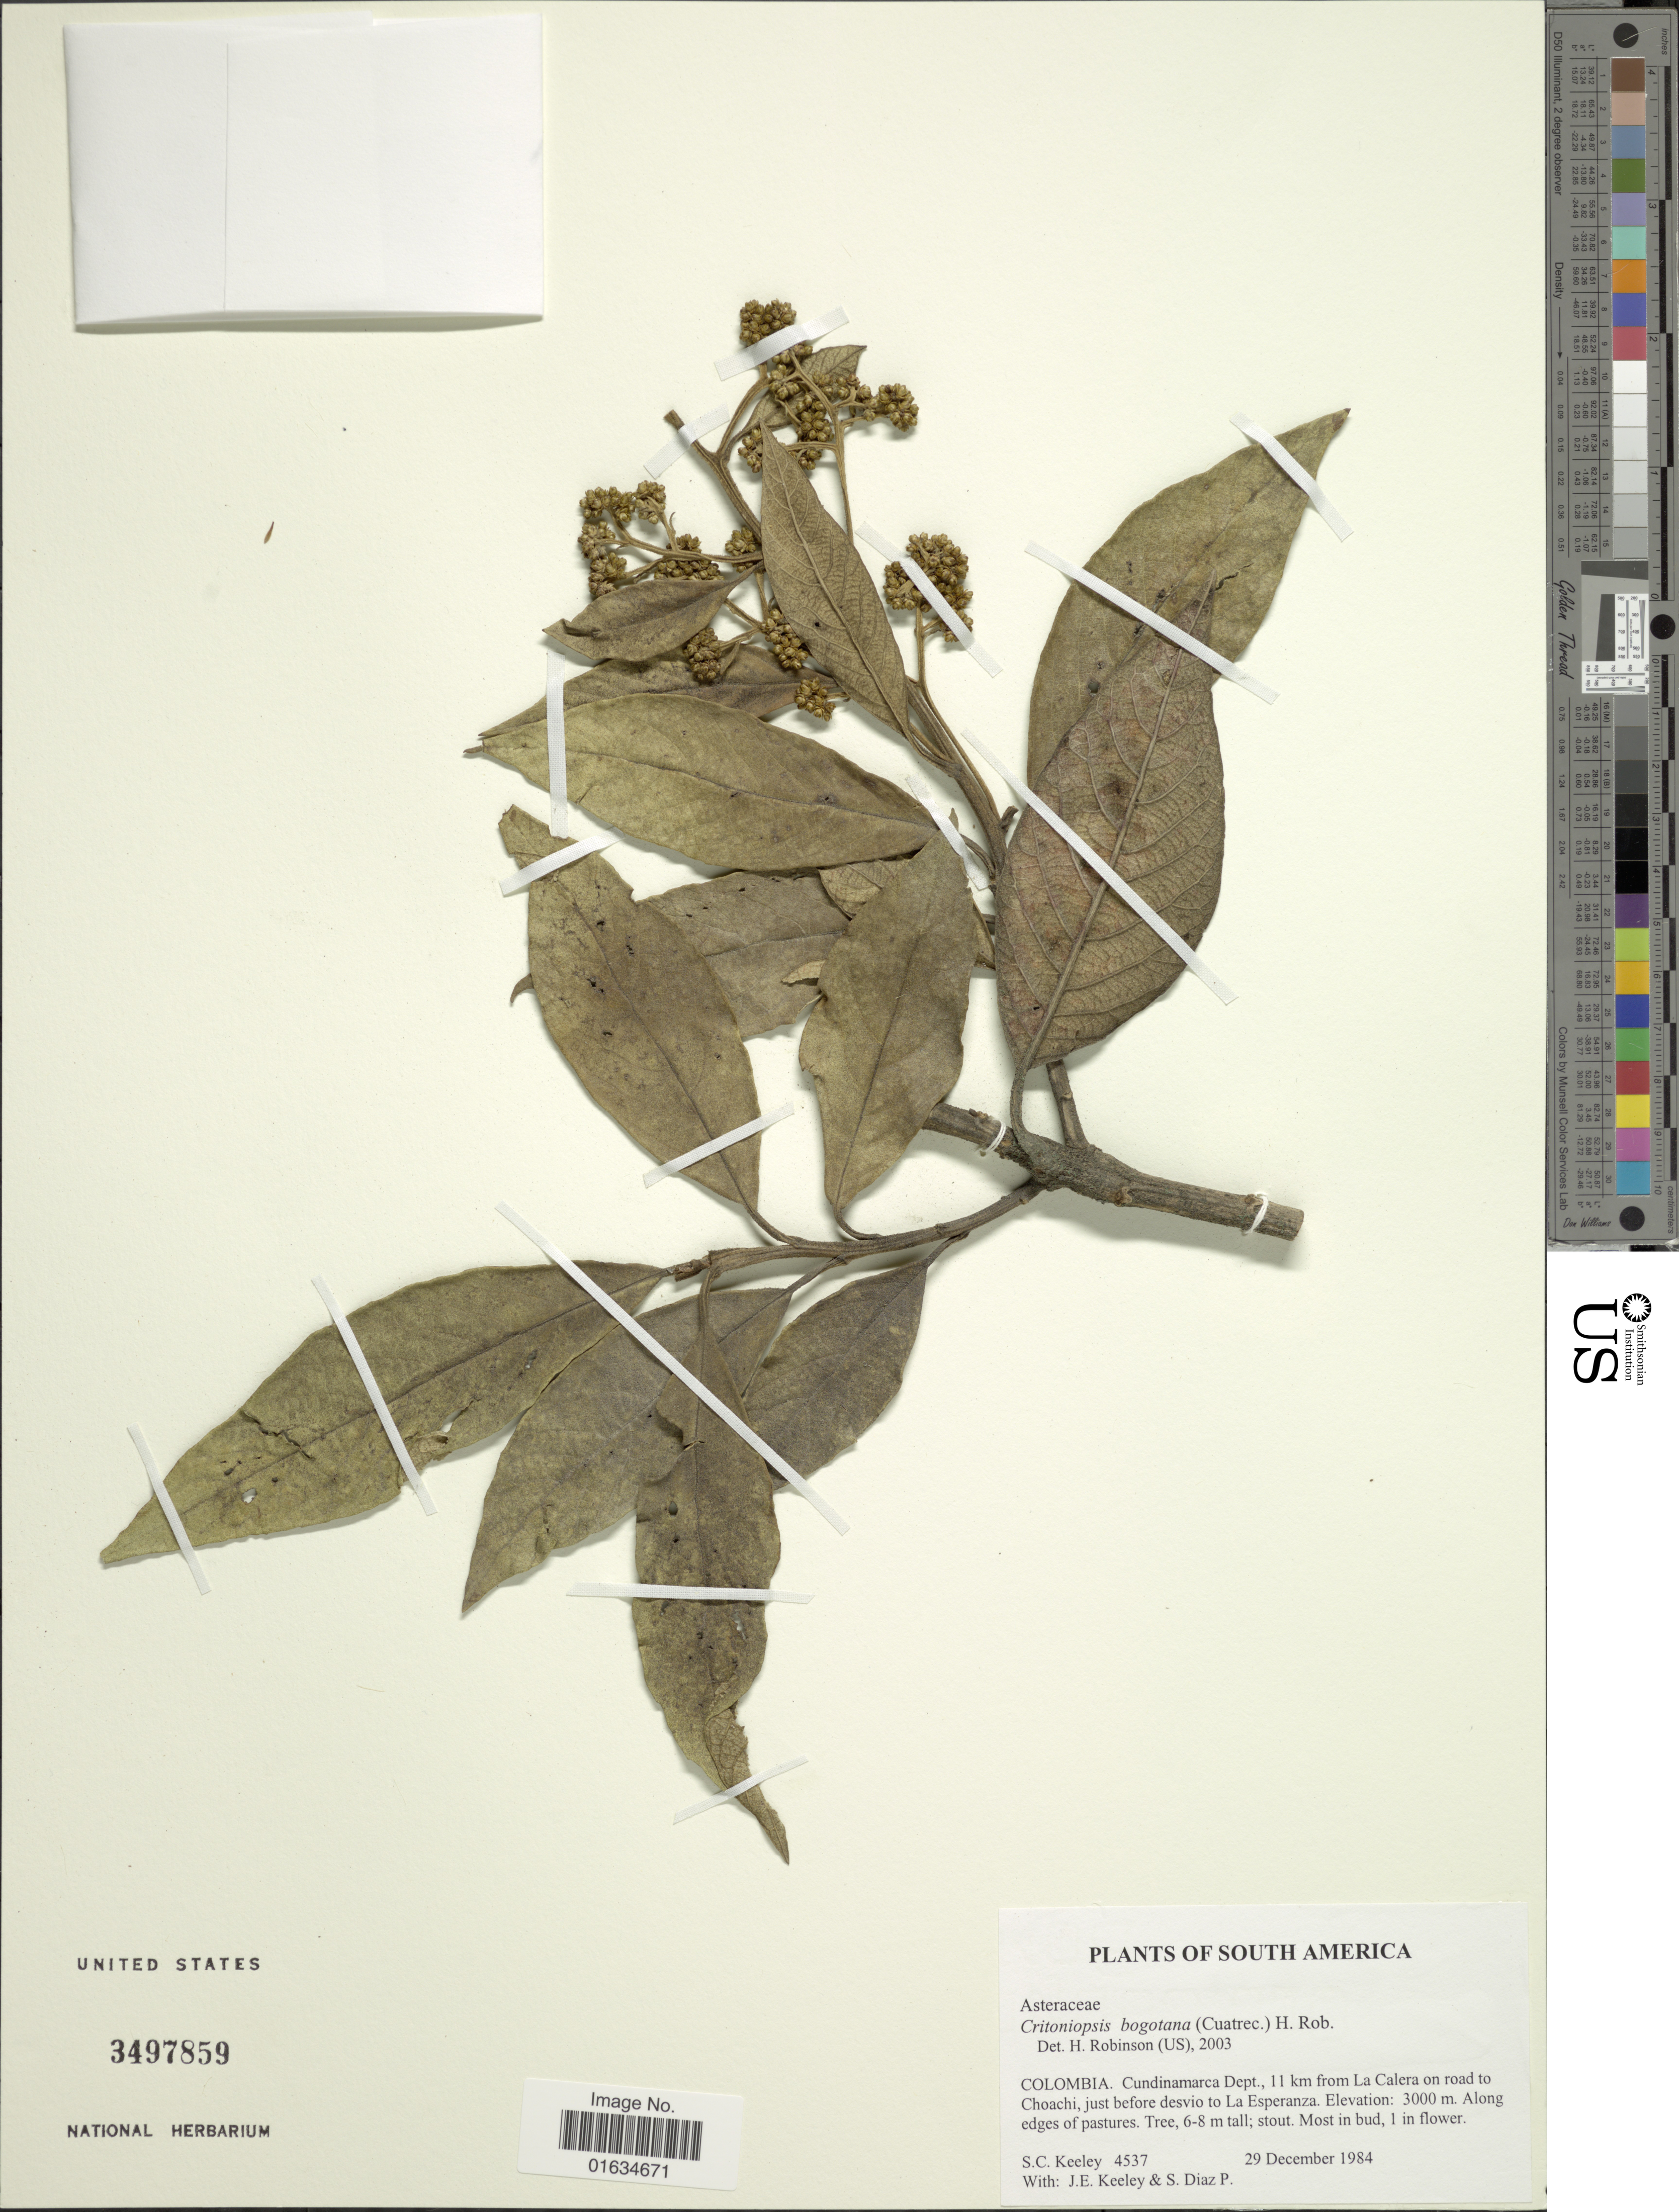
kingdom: Plantae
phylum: Tracheophyta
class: Magnoliopsida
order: Asterales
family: Asteraceae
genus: Critoniopsis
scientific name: Critoniopsis bogotana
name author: (Cuatrec.) H. Rob.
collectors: S. C. Keeley, J. E. Keeley & S. Díaz Píedrahíta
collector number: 4537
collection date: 1984-12-29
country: Colombia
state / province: Cundinamarca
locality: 11 km from La Calera on road to Choachi, just before desvio to La Esperanza, along edges of pastures.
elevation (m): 3000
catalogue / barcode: US 3497859